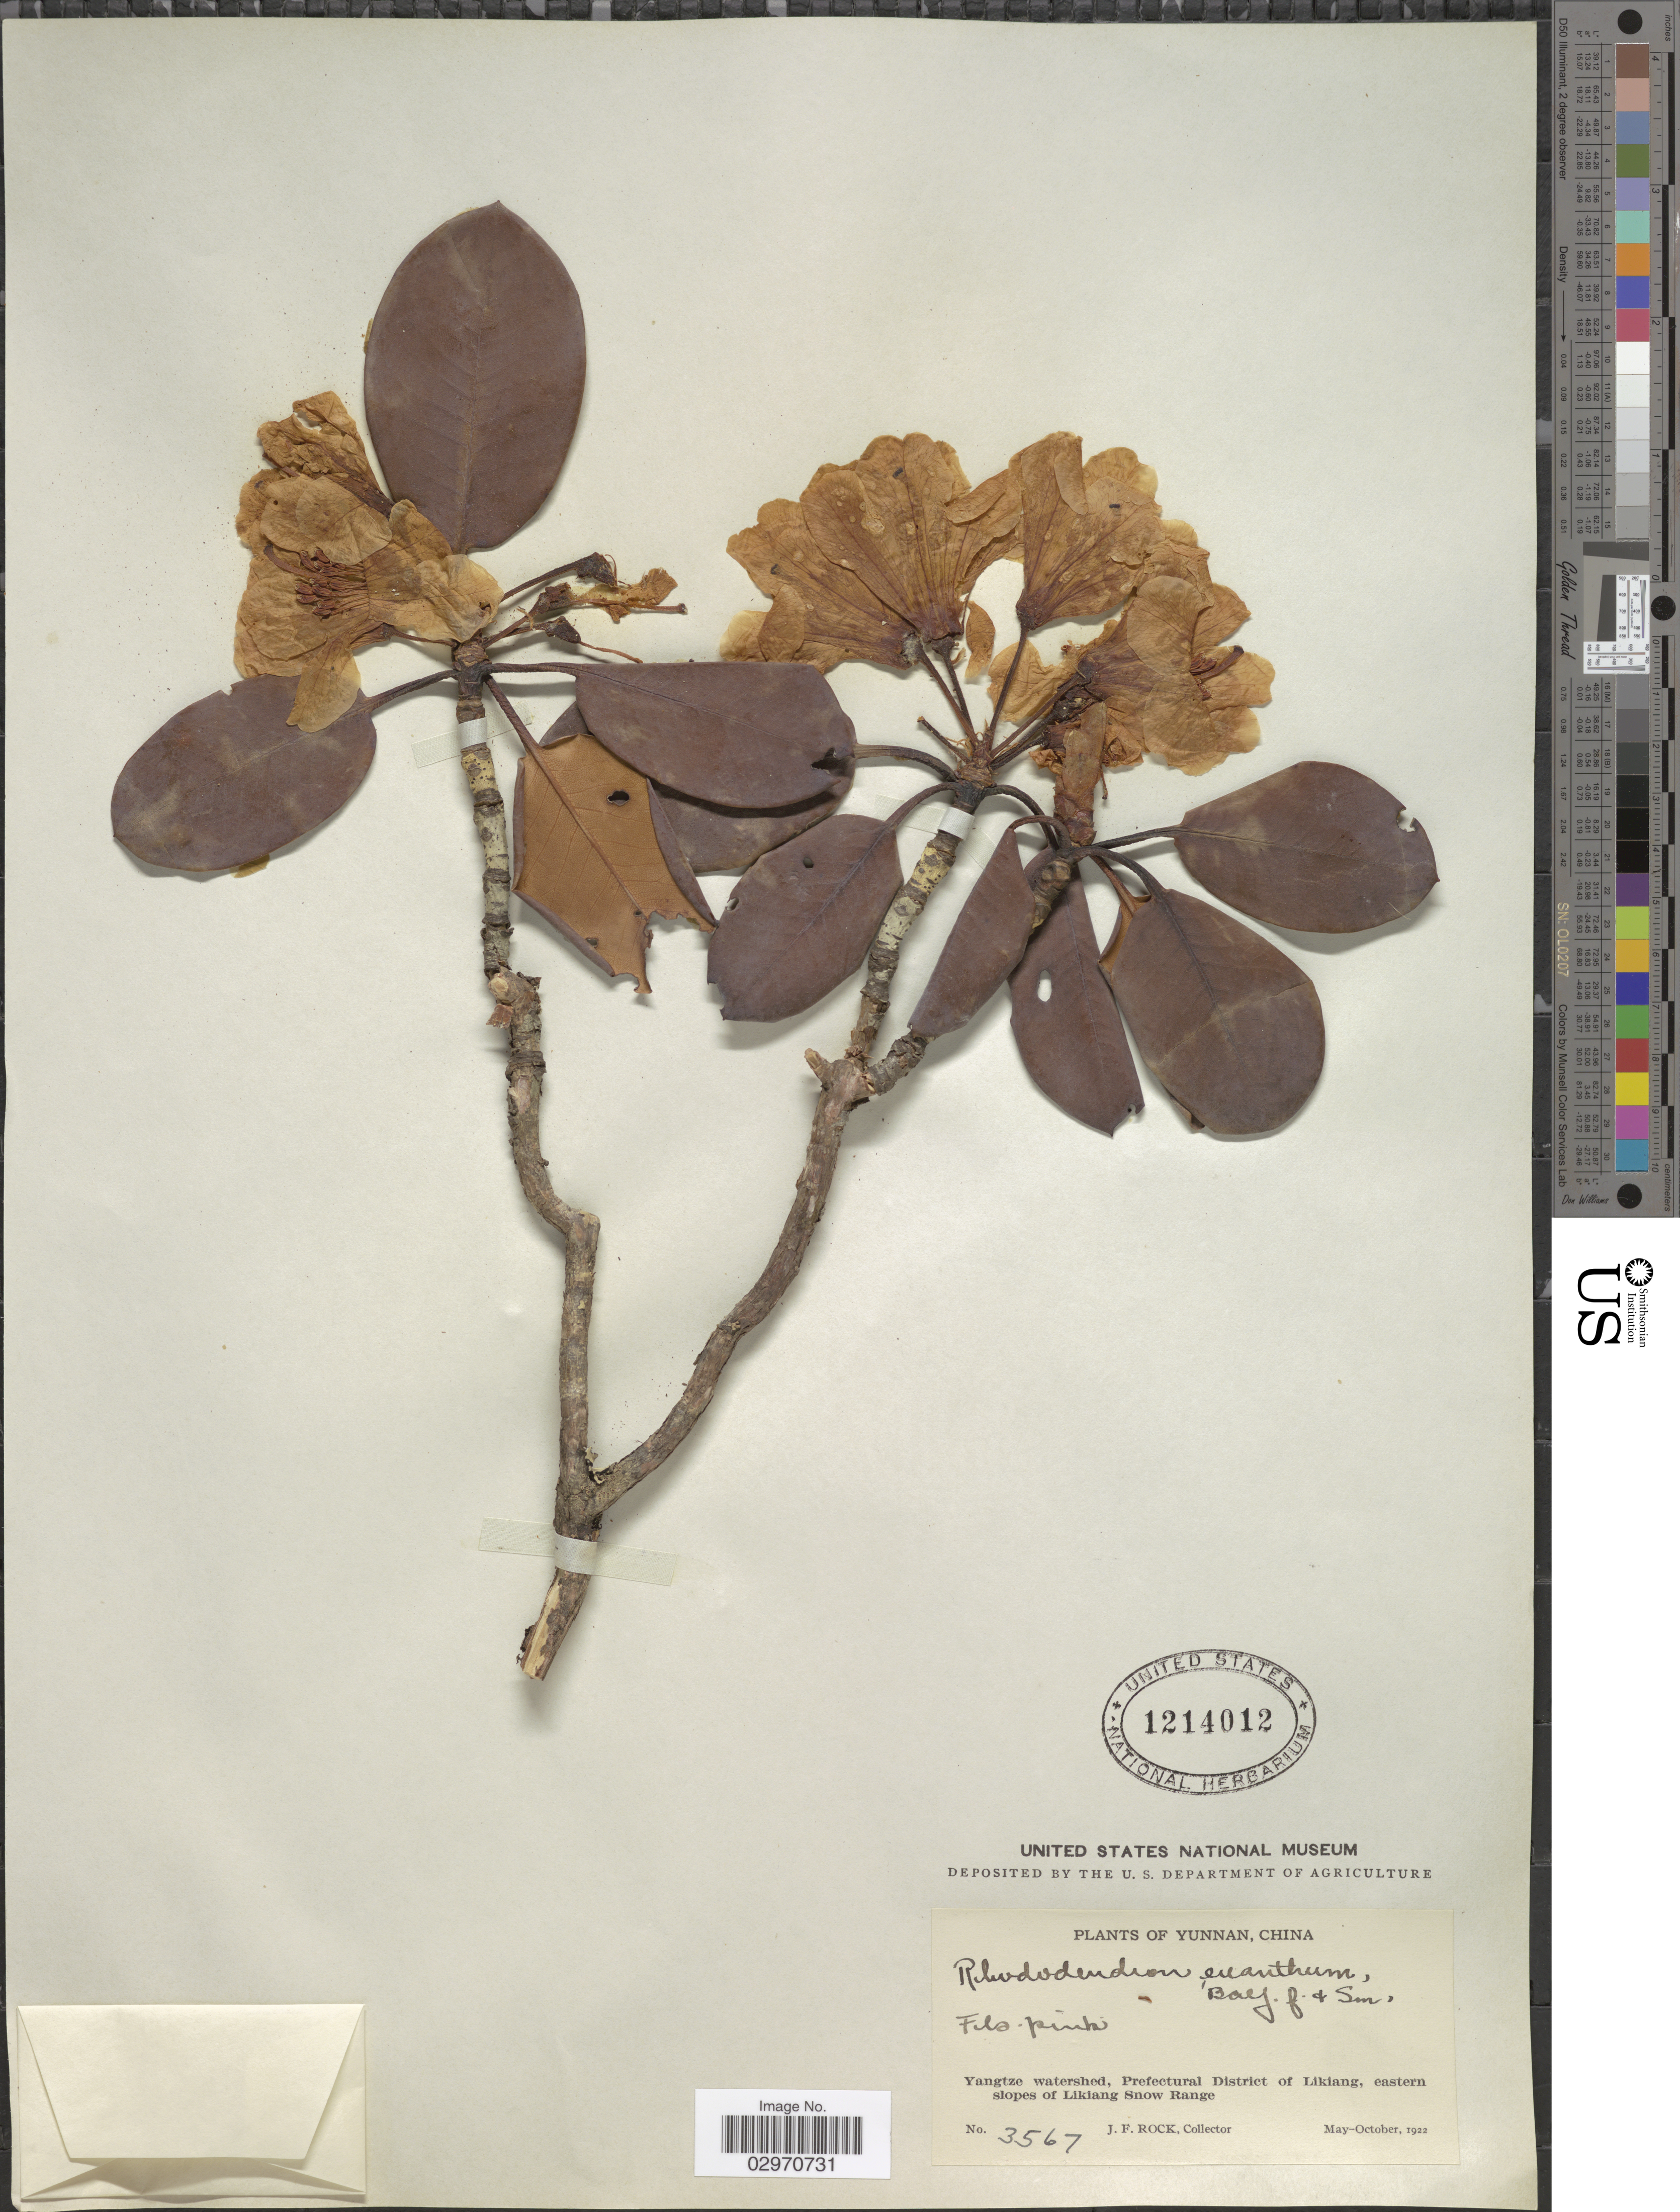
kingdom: Plantae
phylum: Tracheophyta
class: Magnoliopsida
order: Ericales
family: Ericaceae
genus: Rhododendron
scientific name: Rhododendron euanthum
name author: Balf. f. & W.W. Sm.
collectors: J. Rock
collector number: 3567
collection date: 1922-05/1922-10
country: China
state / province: Yunnan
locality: Yangtze watershed, Prefectural District of Likiang, eastern slopes of Likiang Snow Range.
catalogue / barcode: US 1214012